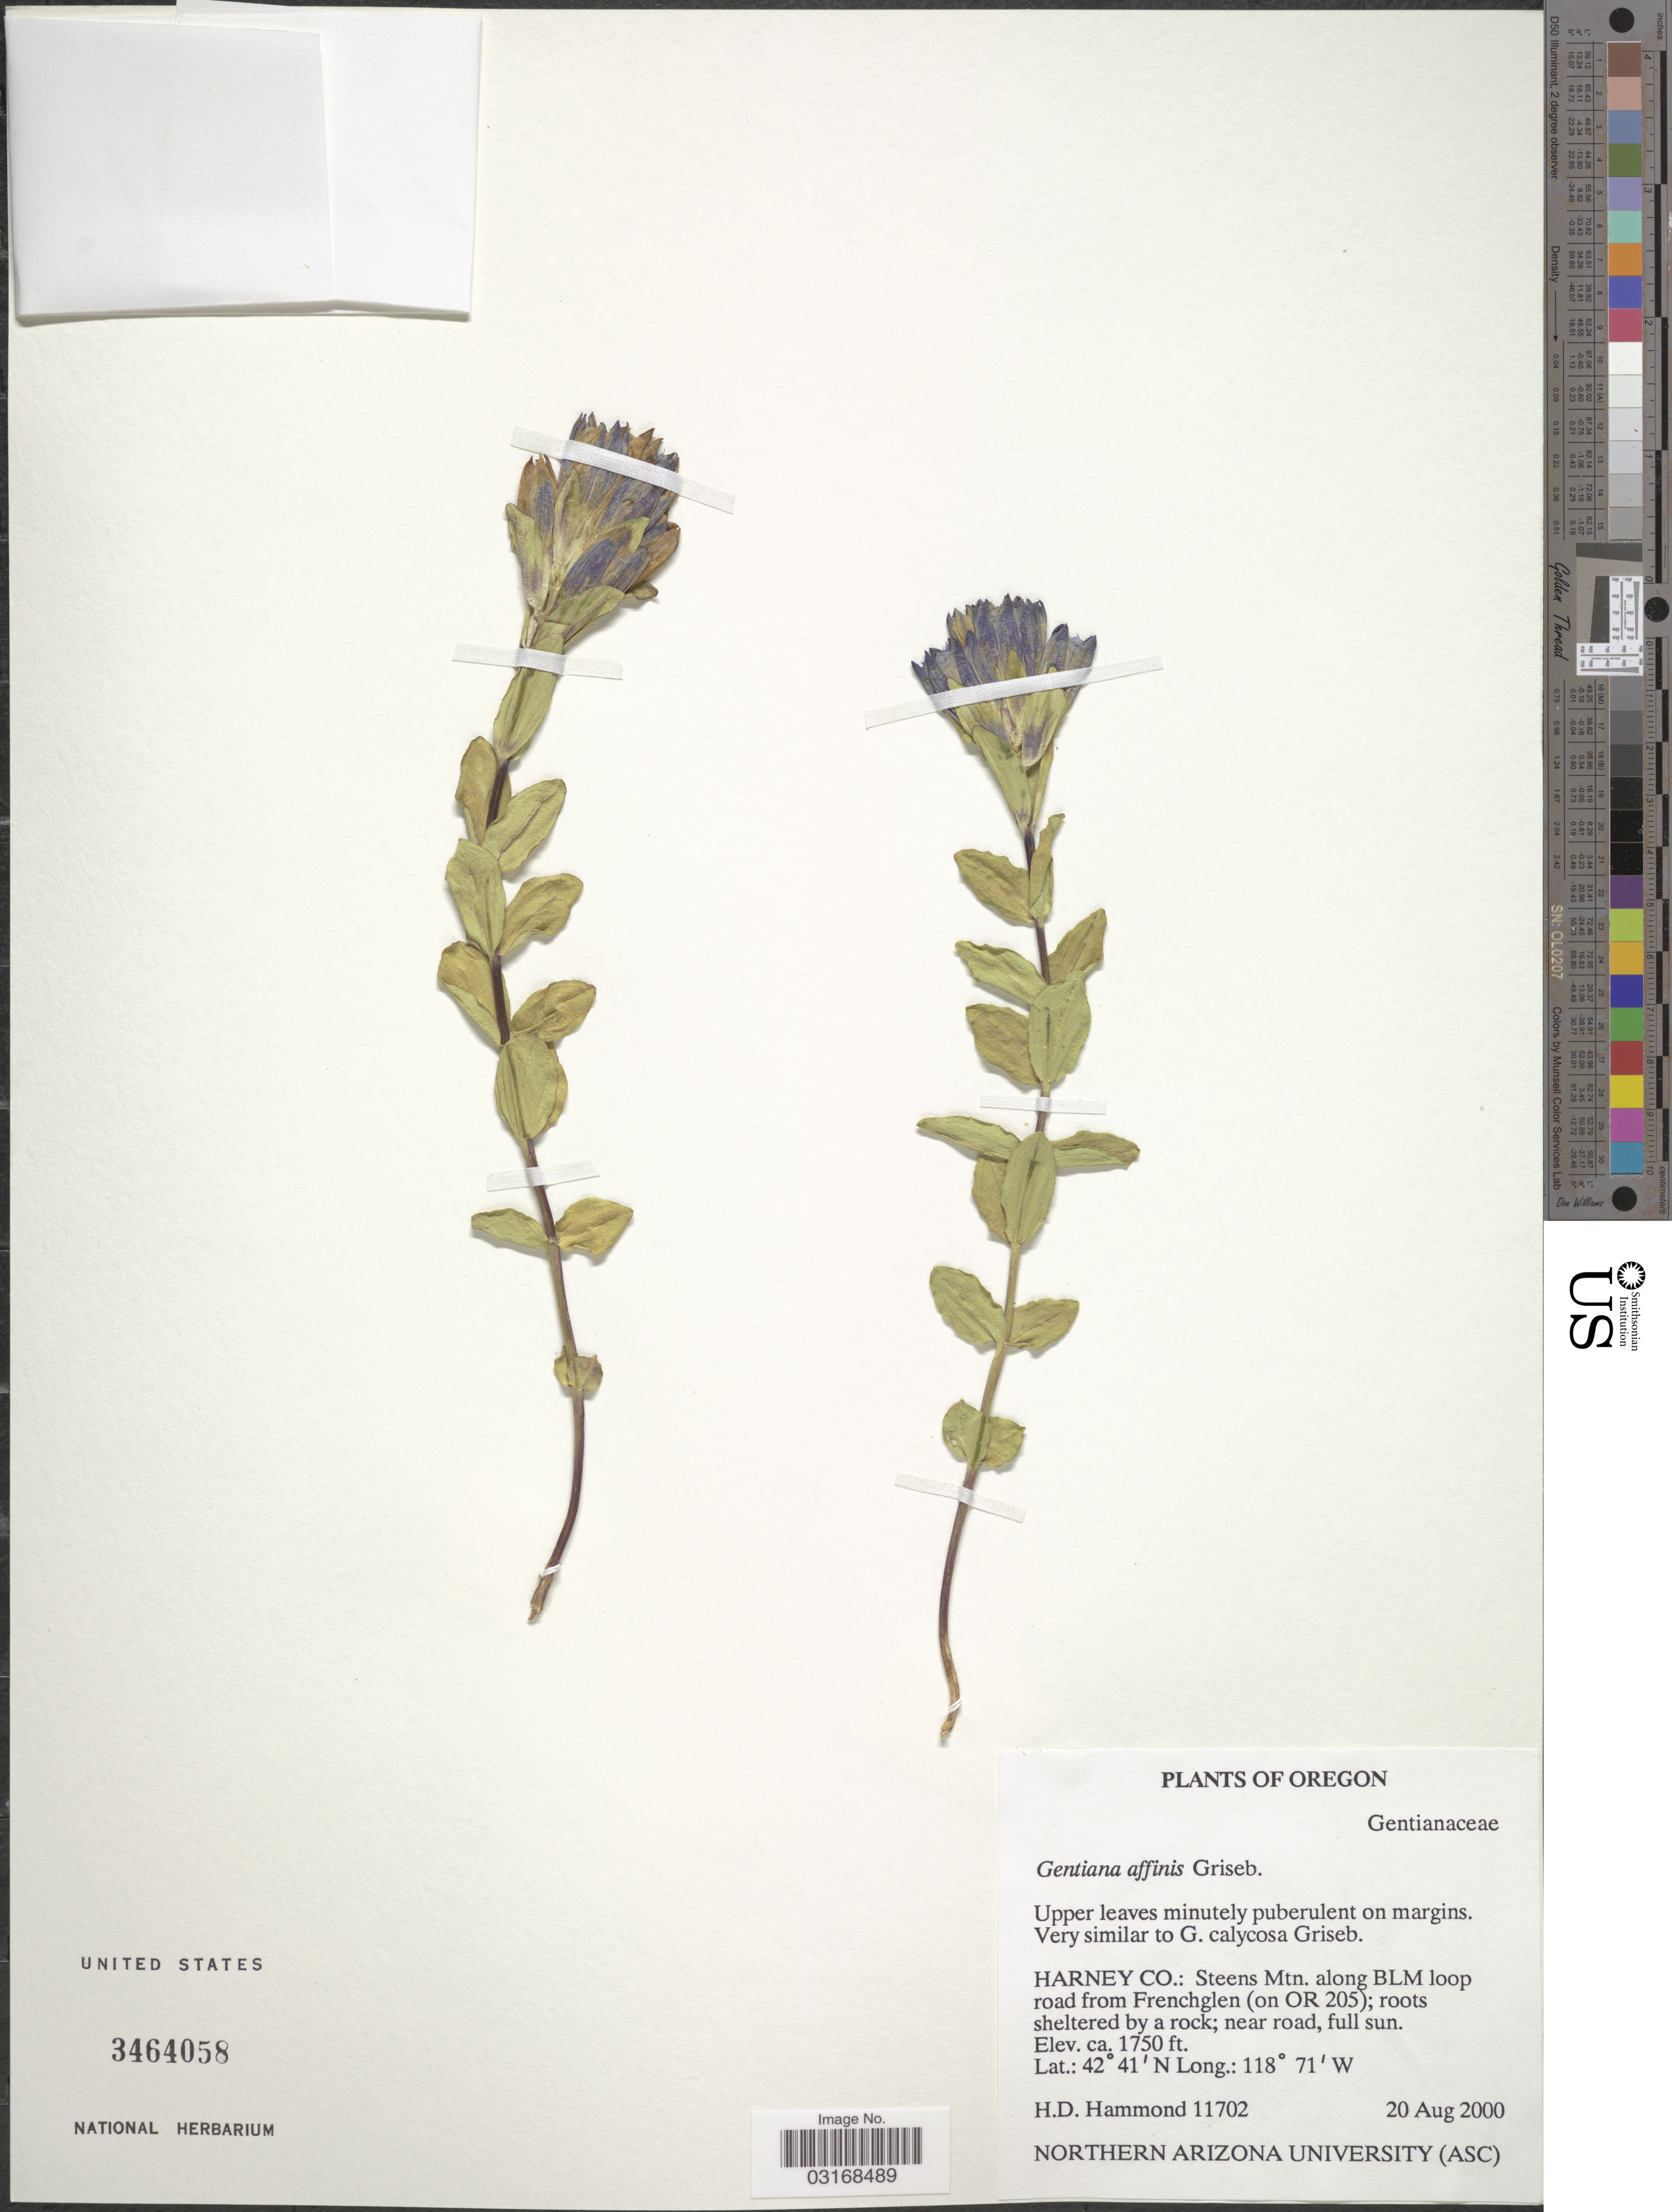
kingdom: Plantae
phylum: Tracheophyta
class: Magnoliopsida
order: Gentianales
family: Gentianaceae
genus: Gentiana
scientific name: Gentiana affinis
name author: Griseb.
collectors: H. Hammond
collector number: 11702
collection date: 2000-08-20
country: United States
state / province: Oregon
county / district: Harney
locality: Harney Co.: Steens Mtn. along BLM loop road from Frenchglen (on OR 205).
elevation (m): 533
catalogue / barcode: US 3464058